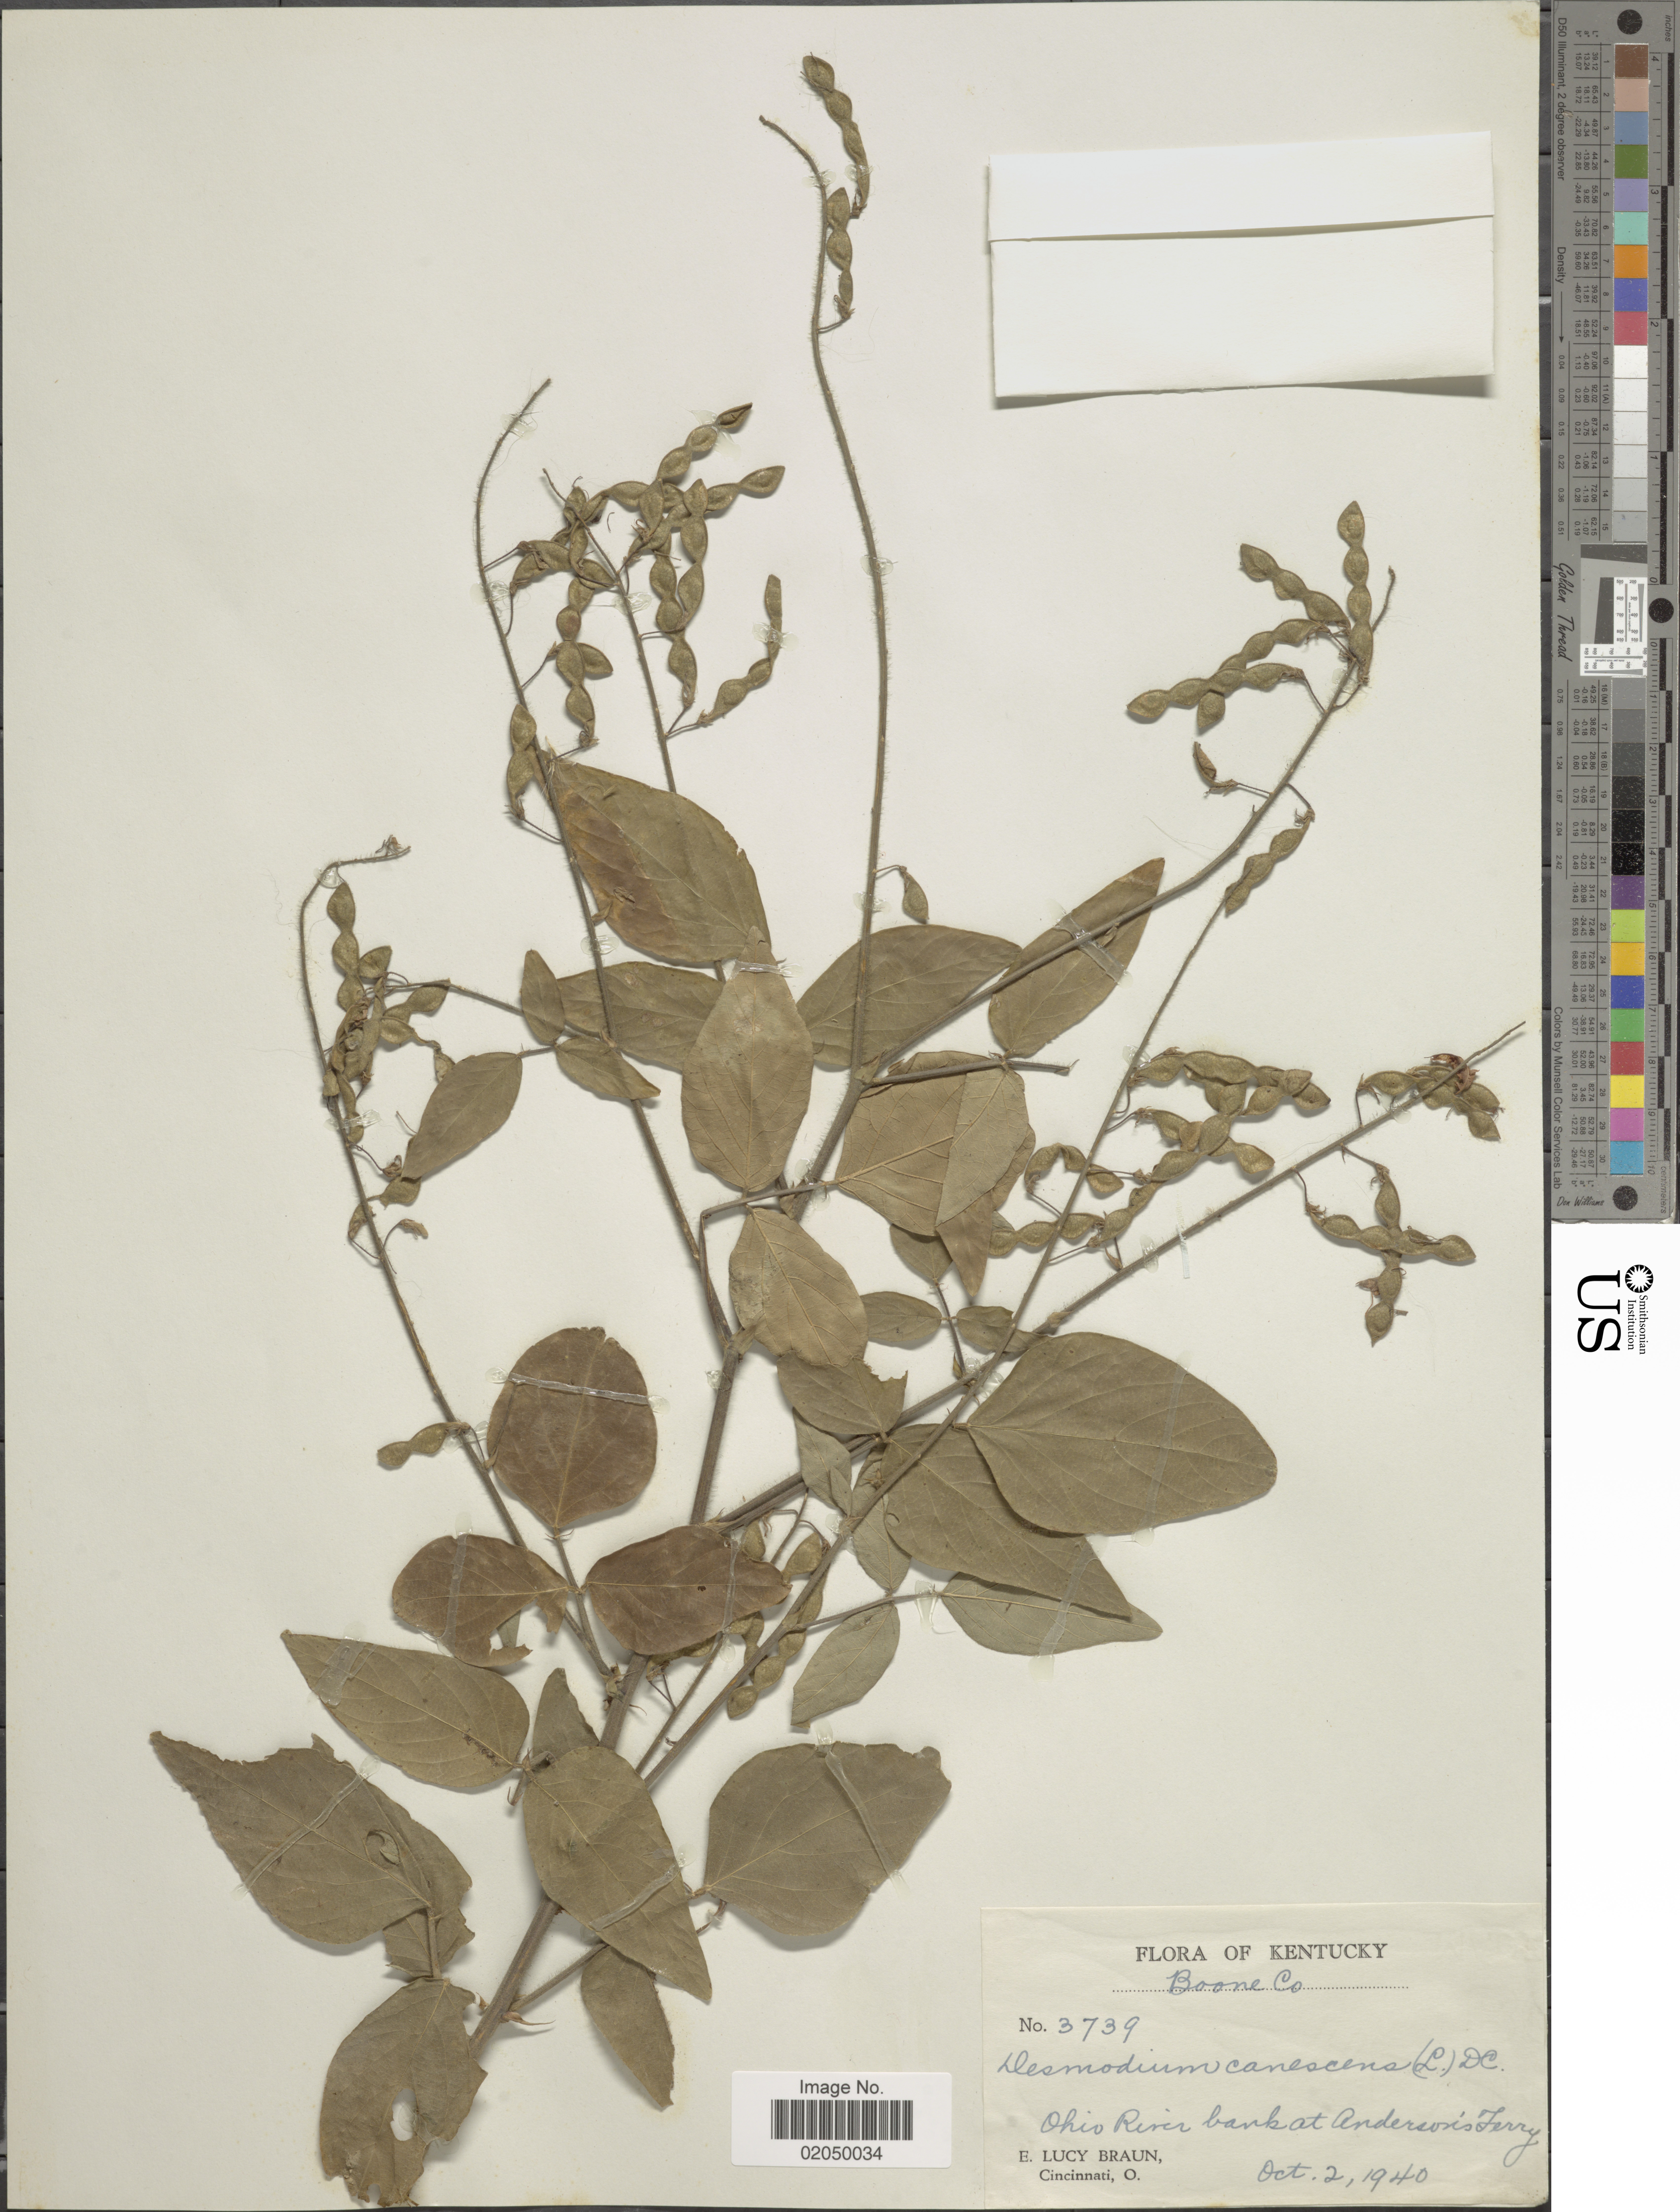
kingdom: Plantae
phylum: Tracheophyta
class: Magnoliopsida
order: Fabales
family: Fabaceae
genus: Desmodium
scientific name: Desmodium canescens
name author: (L.) DC.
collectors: E. L. Braun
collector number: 3739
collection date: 1940-10-02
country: United States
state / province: Kentucky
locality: Boone Co. ohio River bank at Anderson's Ferry